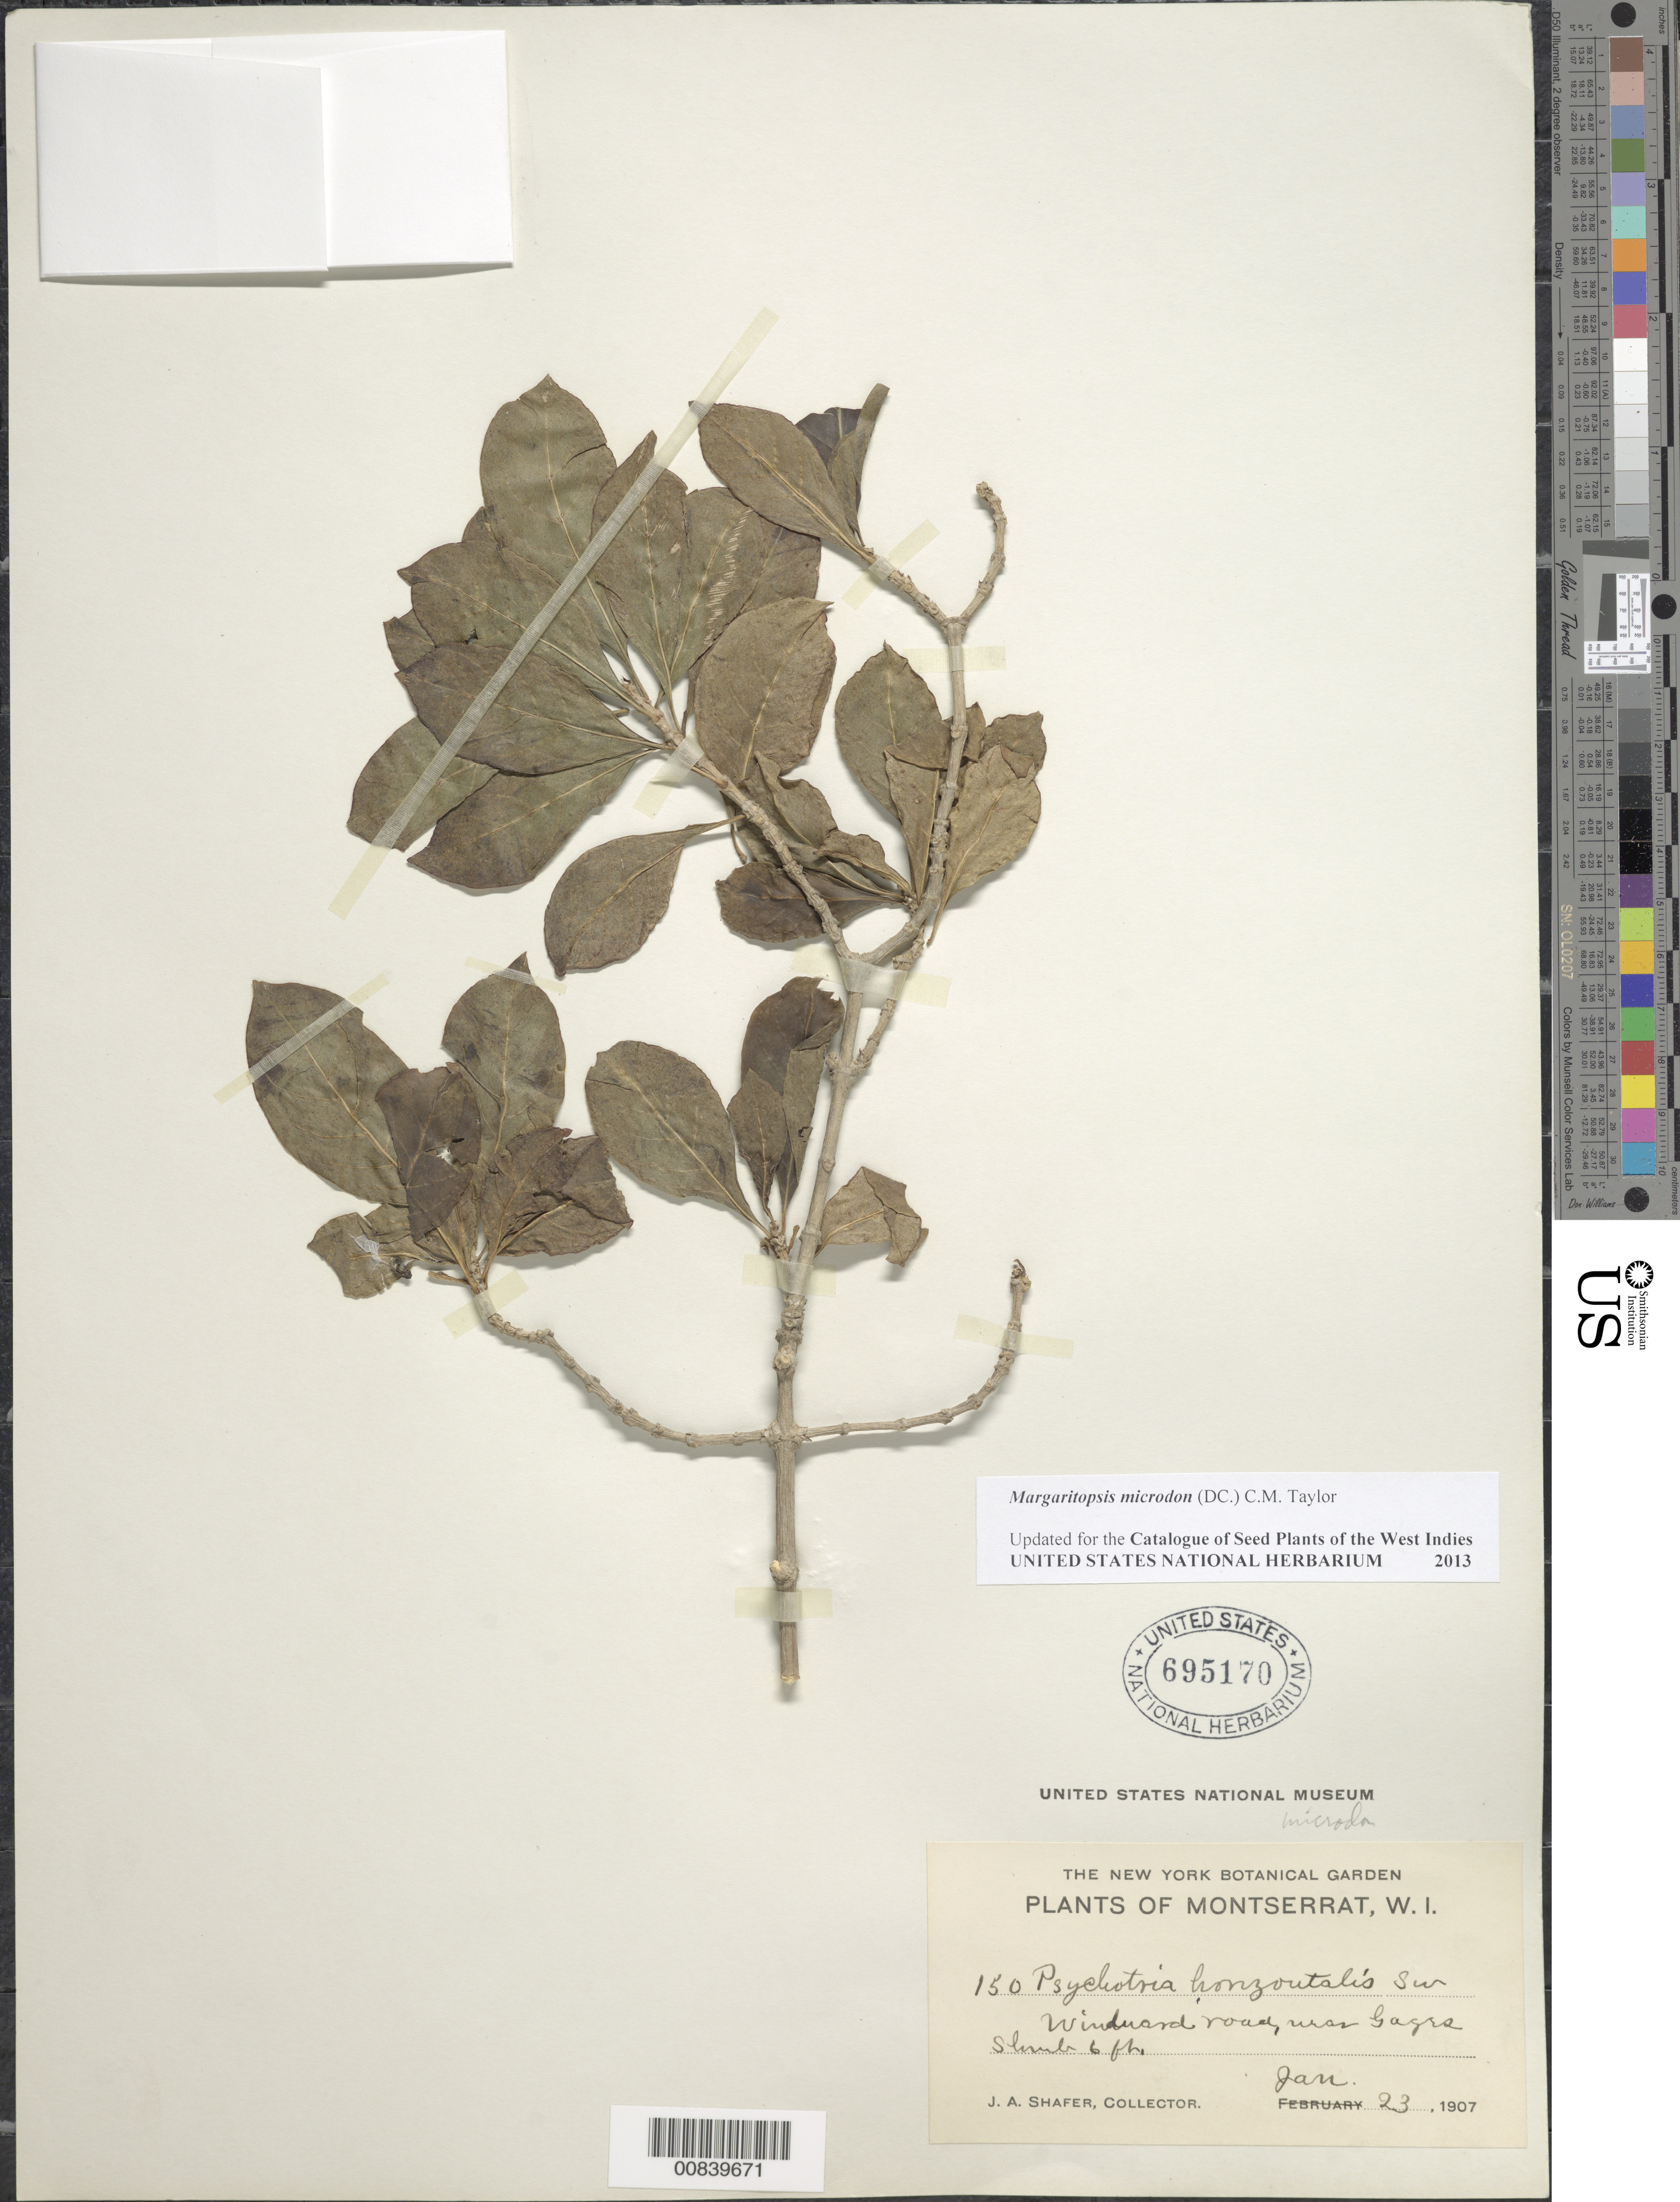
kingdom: Plantae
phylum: Tracheophyta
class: Magnoliopsida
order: Gentianales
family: Rubiaceae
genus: Margaritopsis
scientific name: Margaritopsis microdon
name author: (DC.) C.M. Taylor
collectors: J. A. Shafer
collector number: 150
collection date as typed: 23 Jan 1907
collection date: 1907-01-23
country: Montserrat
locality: Windward road, Uras Gagrs (sp?)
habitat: Along windward road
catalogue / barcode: US 695170